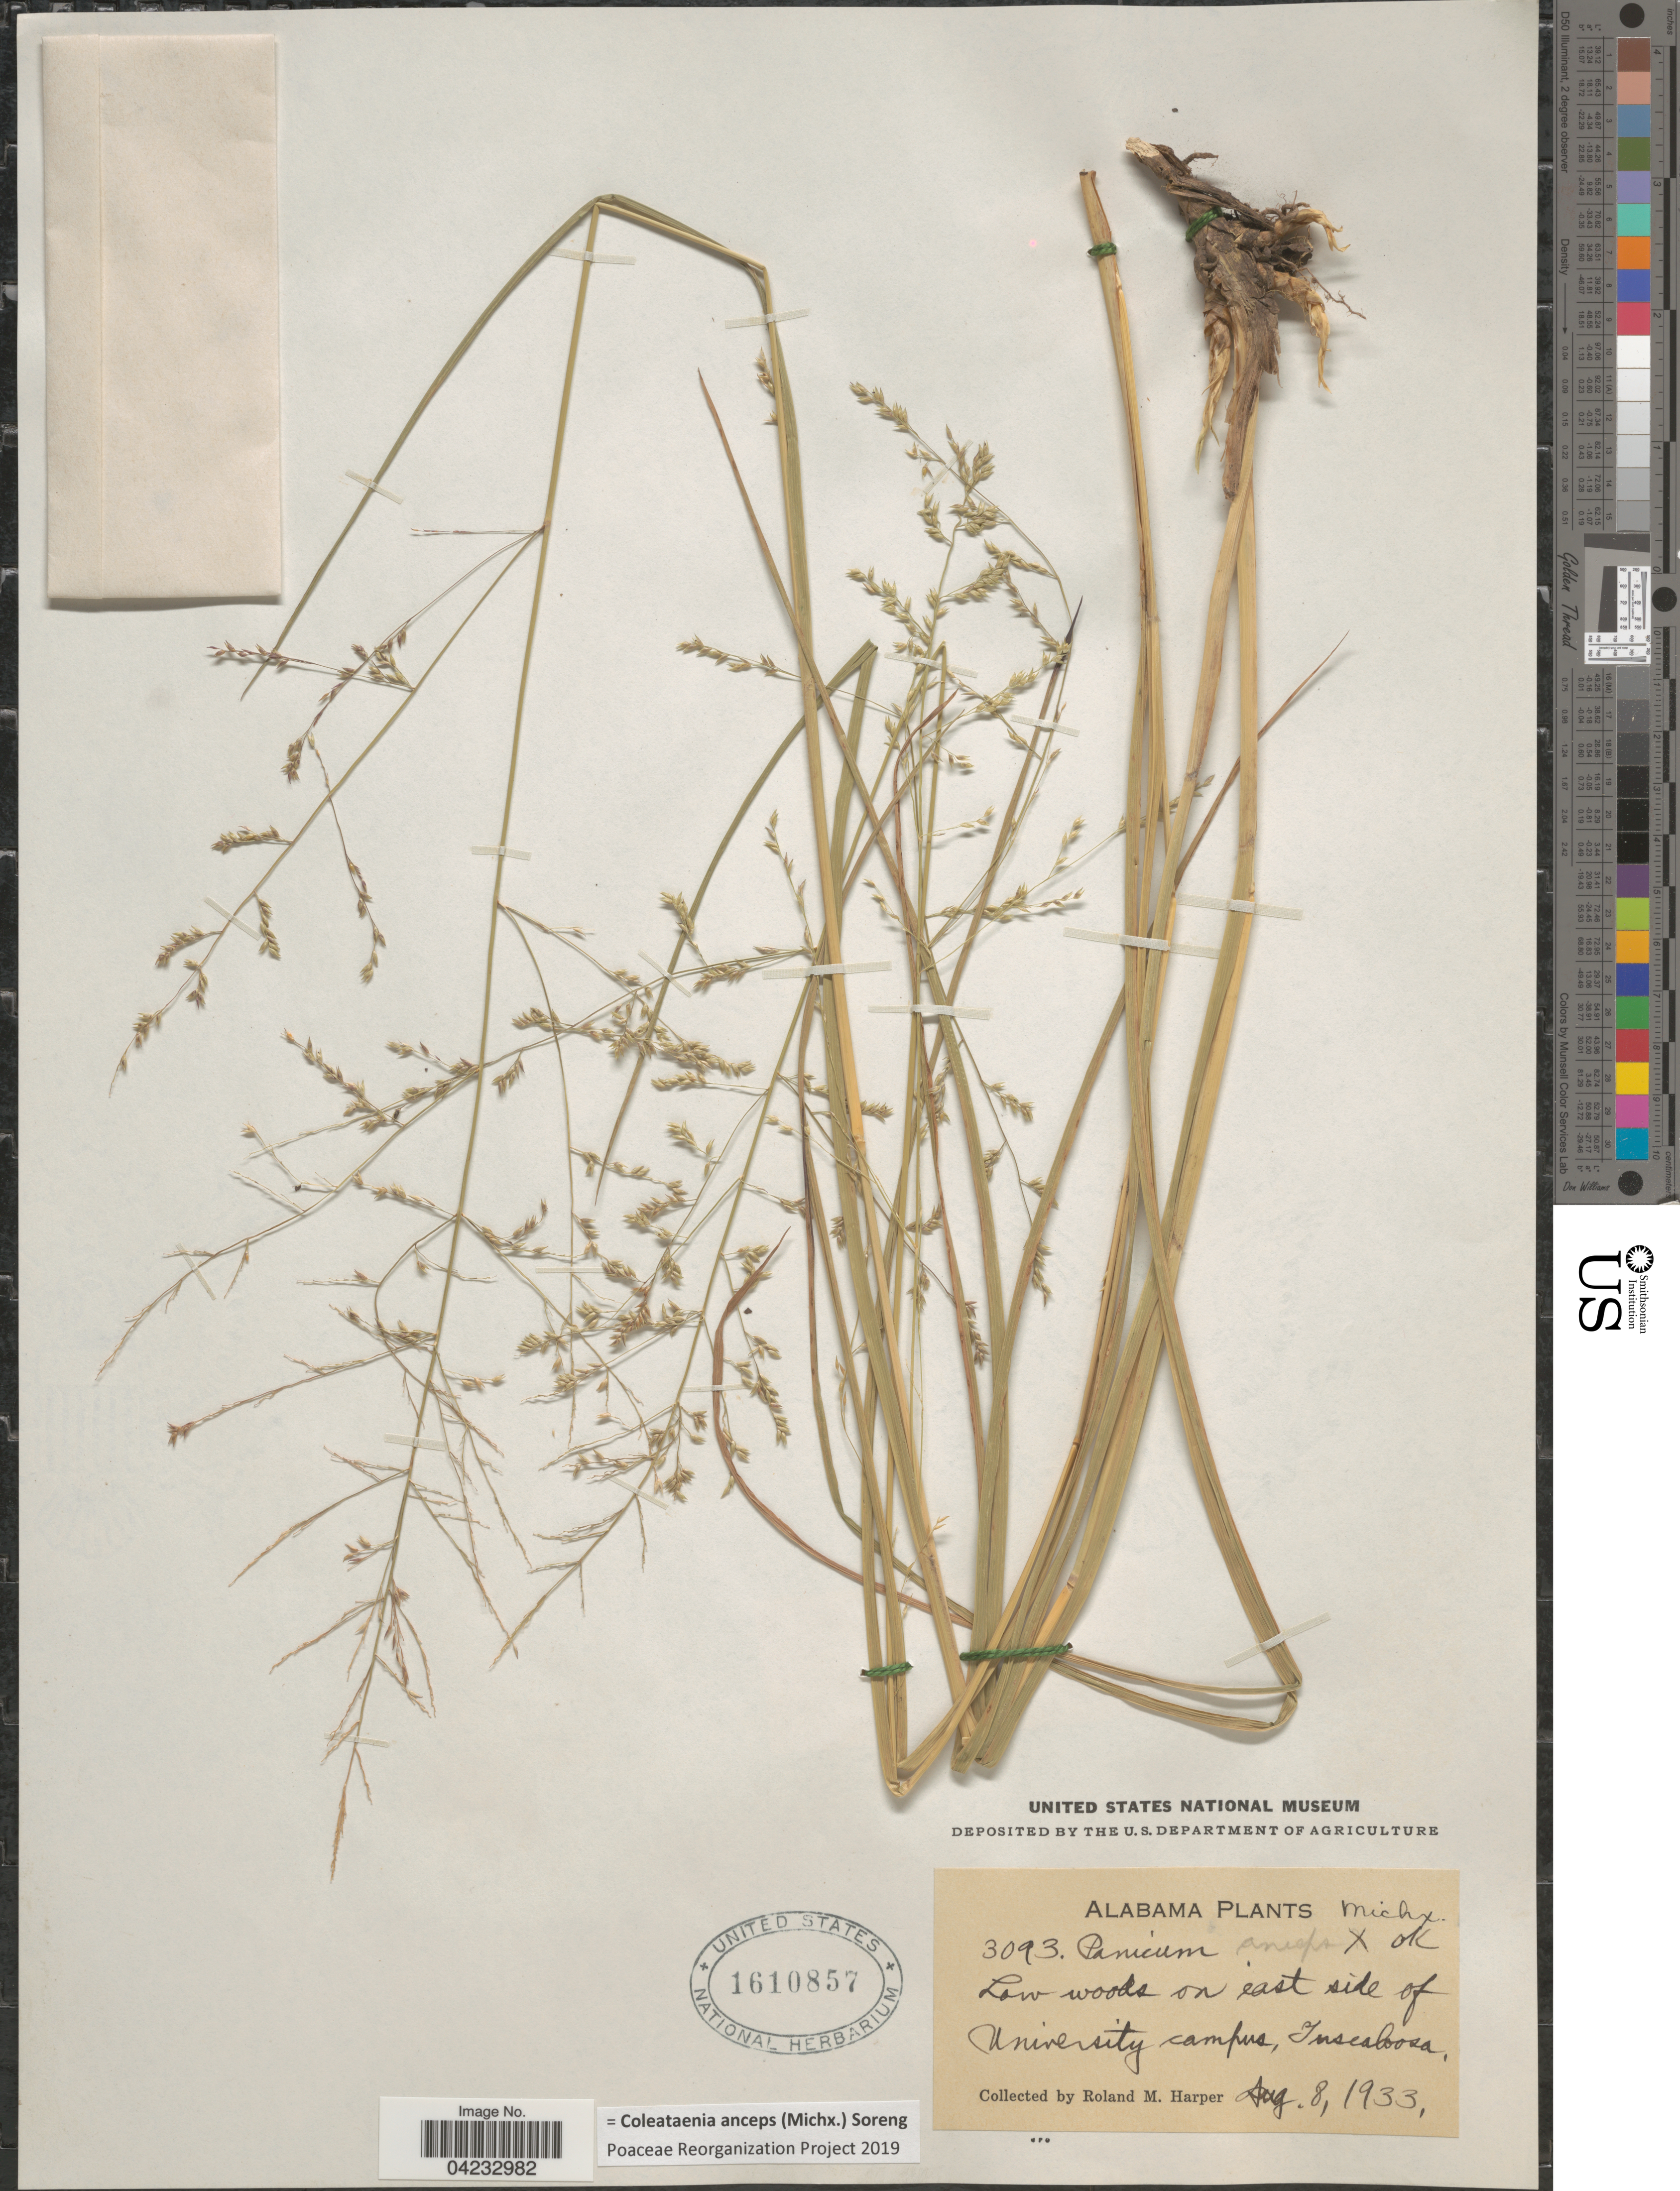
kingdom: Plantae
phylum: Tracheophyta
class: Liliopsida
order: Poales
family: Poaceae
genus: Coleataenia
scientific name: Coleataenia anceps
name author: (Michx.) Soreng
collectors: R. M. Harper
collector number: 3093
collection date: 1933-08-08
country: United States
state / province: Alabama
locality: On east side of University campus, Tuscaloosa.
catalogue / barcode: US 1610857